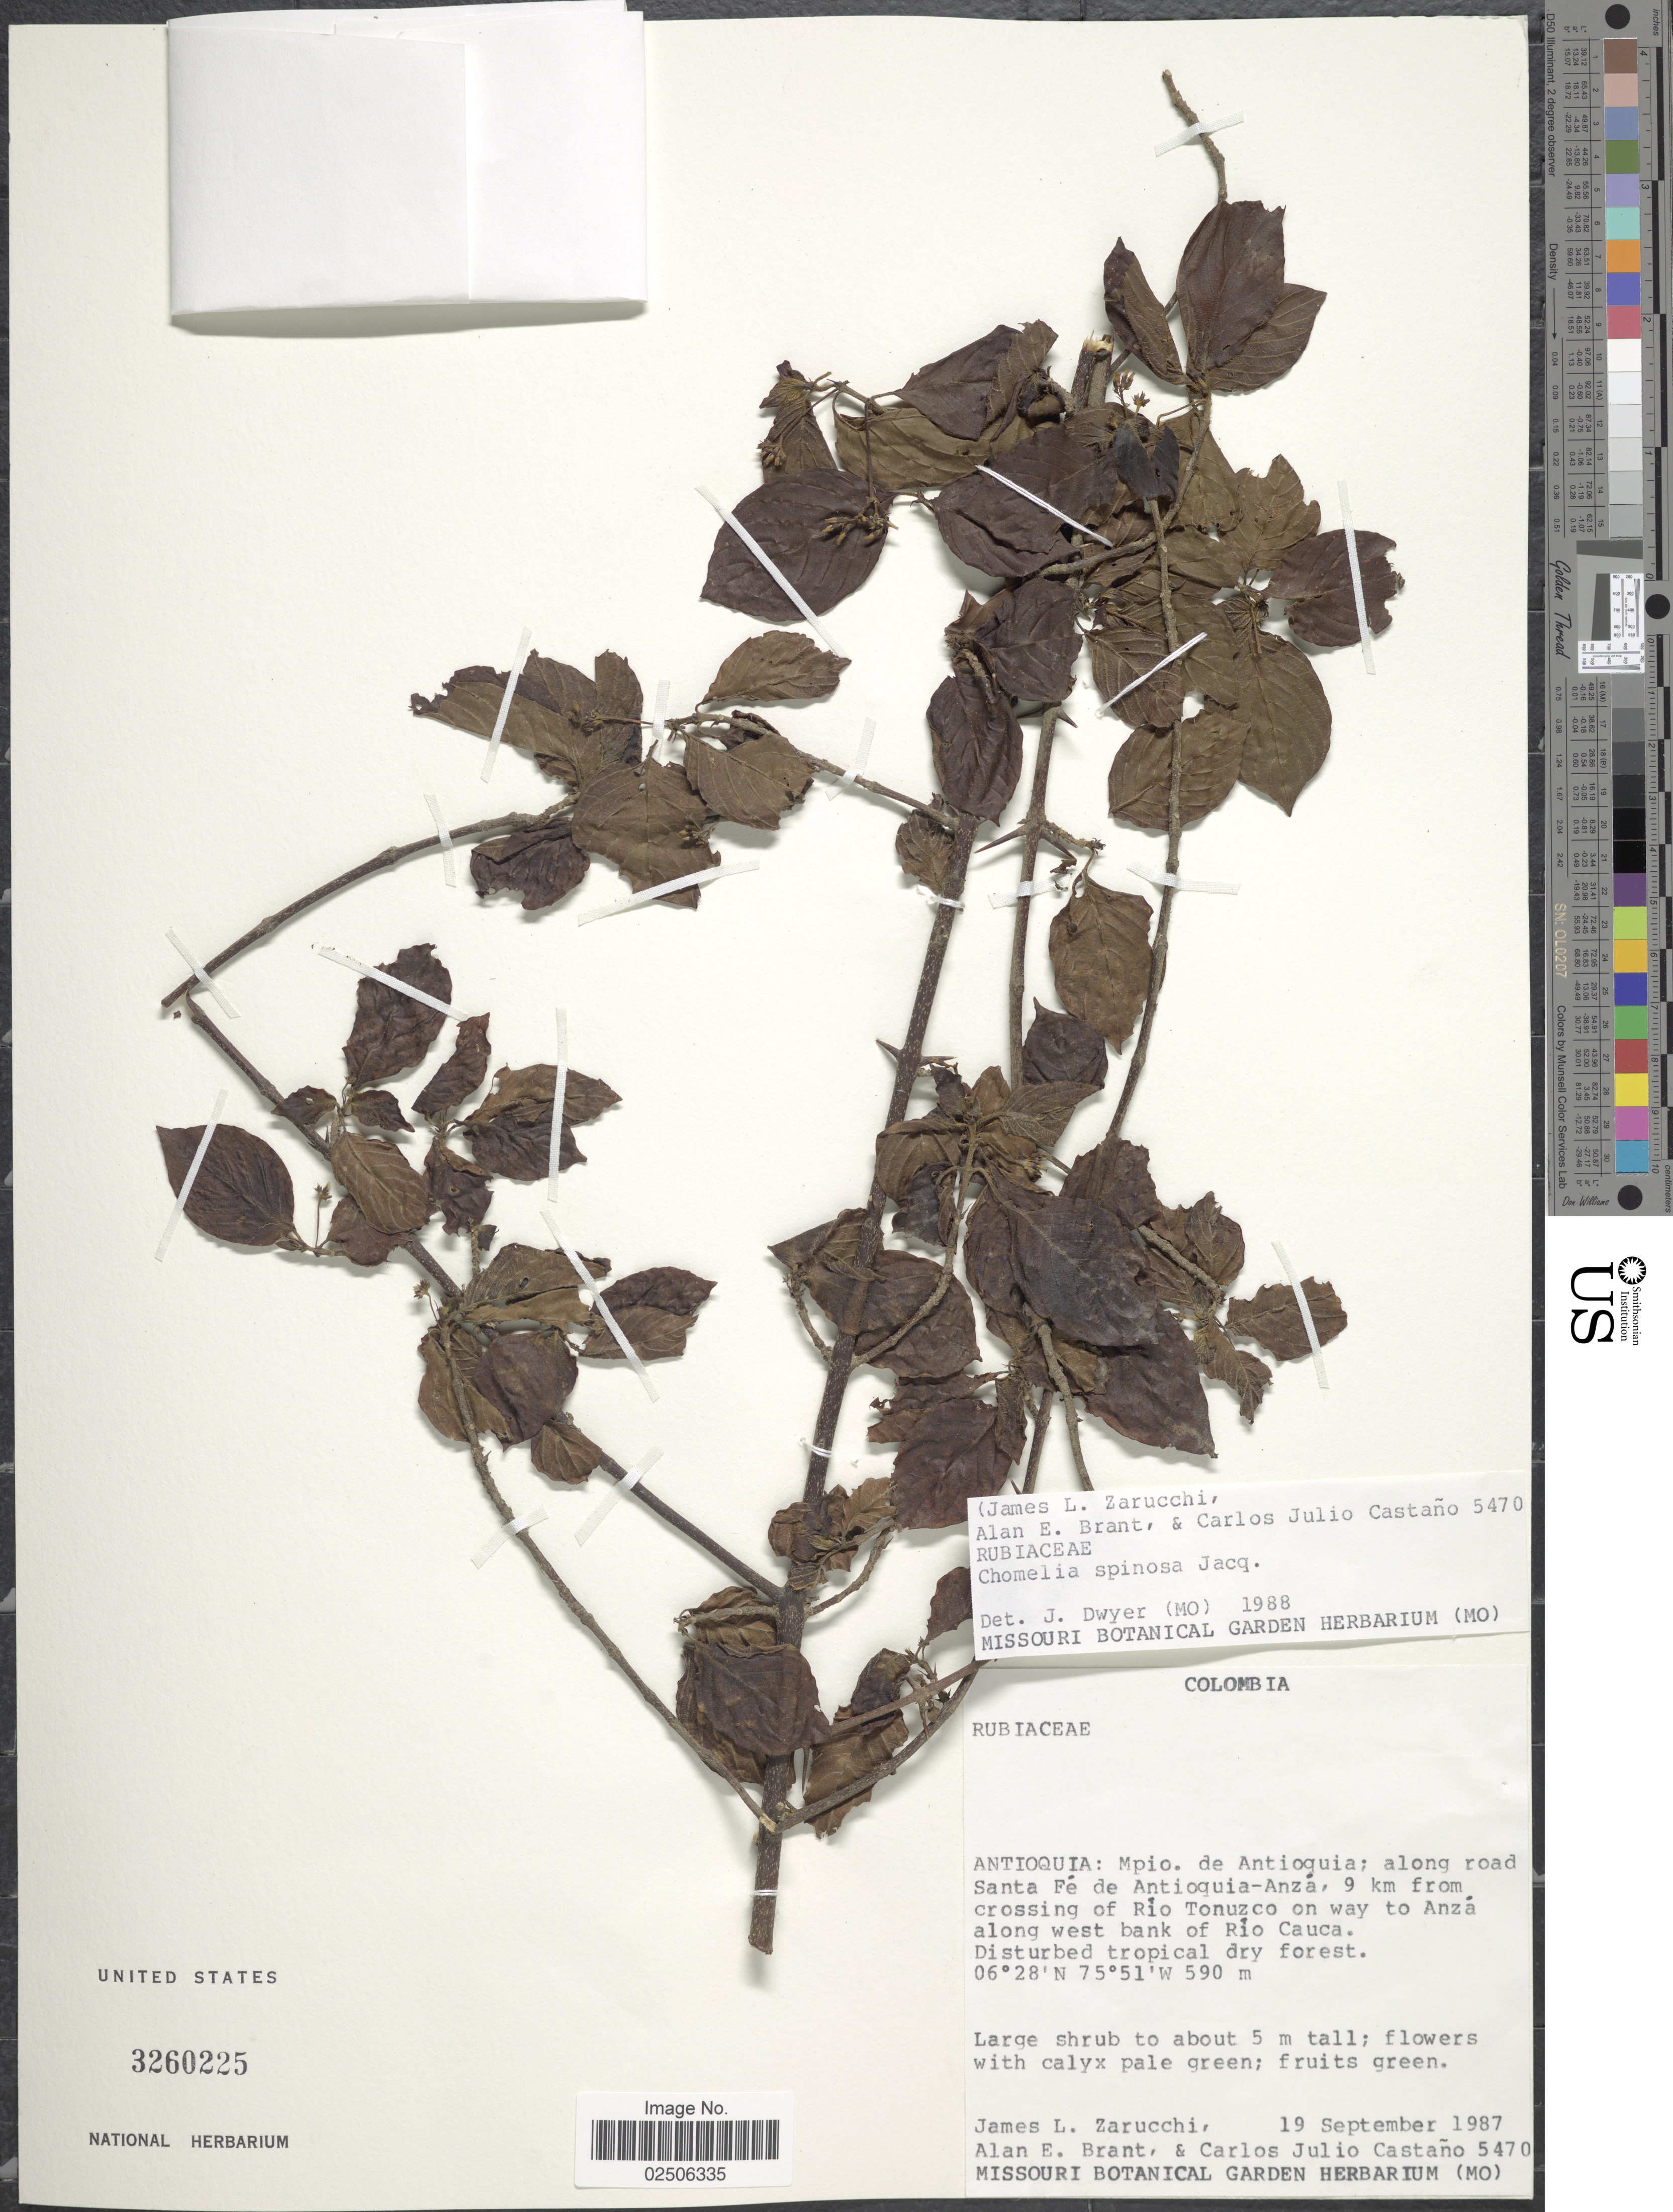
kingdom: Plantae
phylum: Tracheophyta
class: Magnoliopsida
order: Gentianales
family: Rubiaceae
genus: Chomelia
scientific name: Chomelia spinosa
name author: Jacq.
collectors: J. L. Zarucchi, A. Brant & C. Castaño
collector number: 5470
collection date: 1987-09-19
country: Colombia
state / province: Antioquia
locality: Mpio. de Antioquia; along road Santa Fe de Antioquia-Anza, 9 km from crossing of Rio Cauca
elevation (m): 590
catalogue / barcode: US 3260225